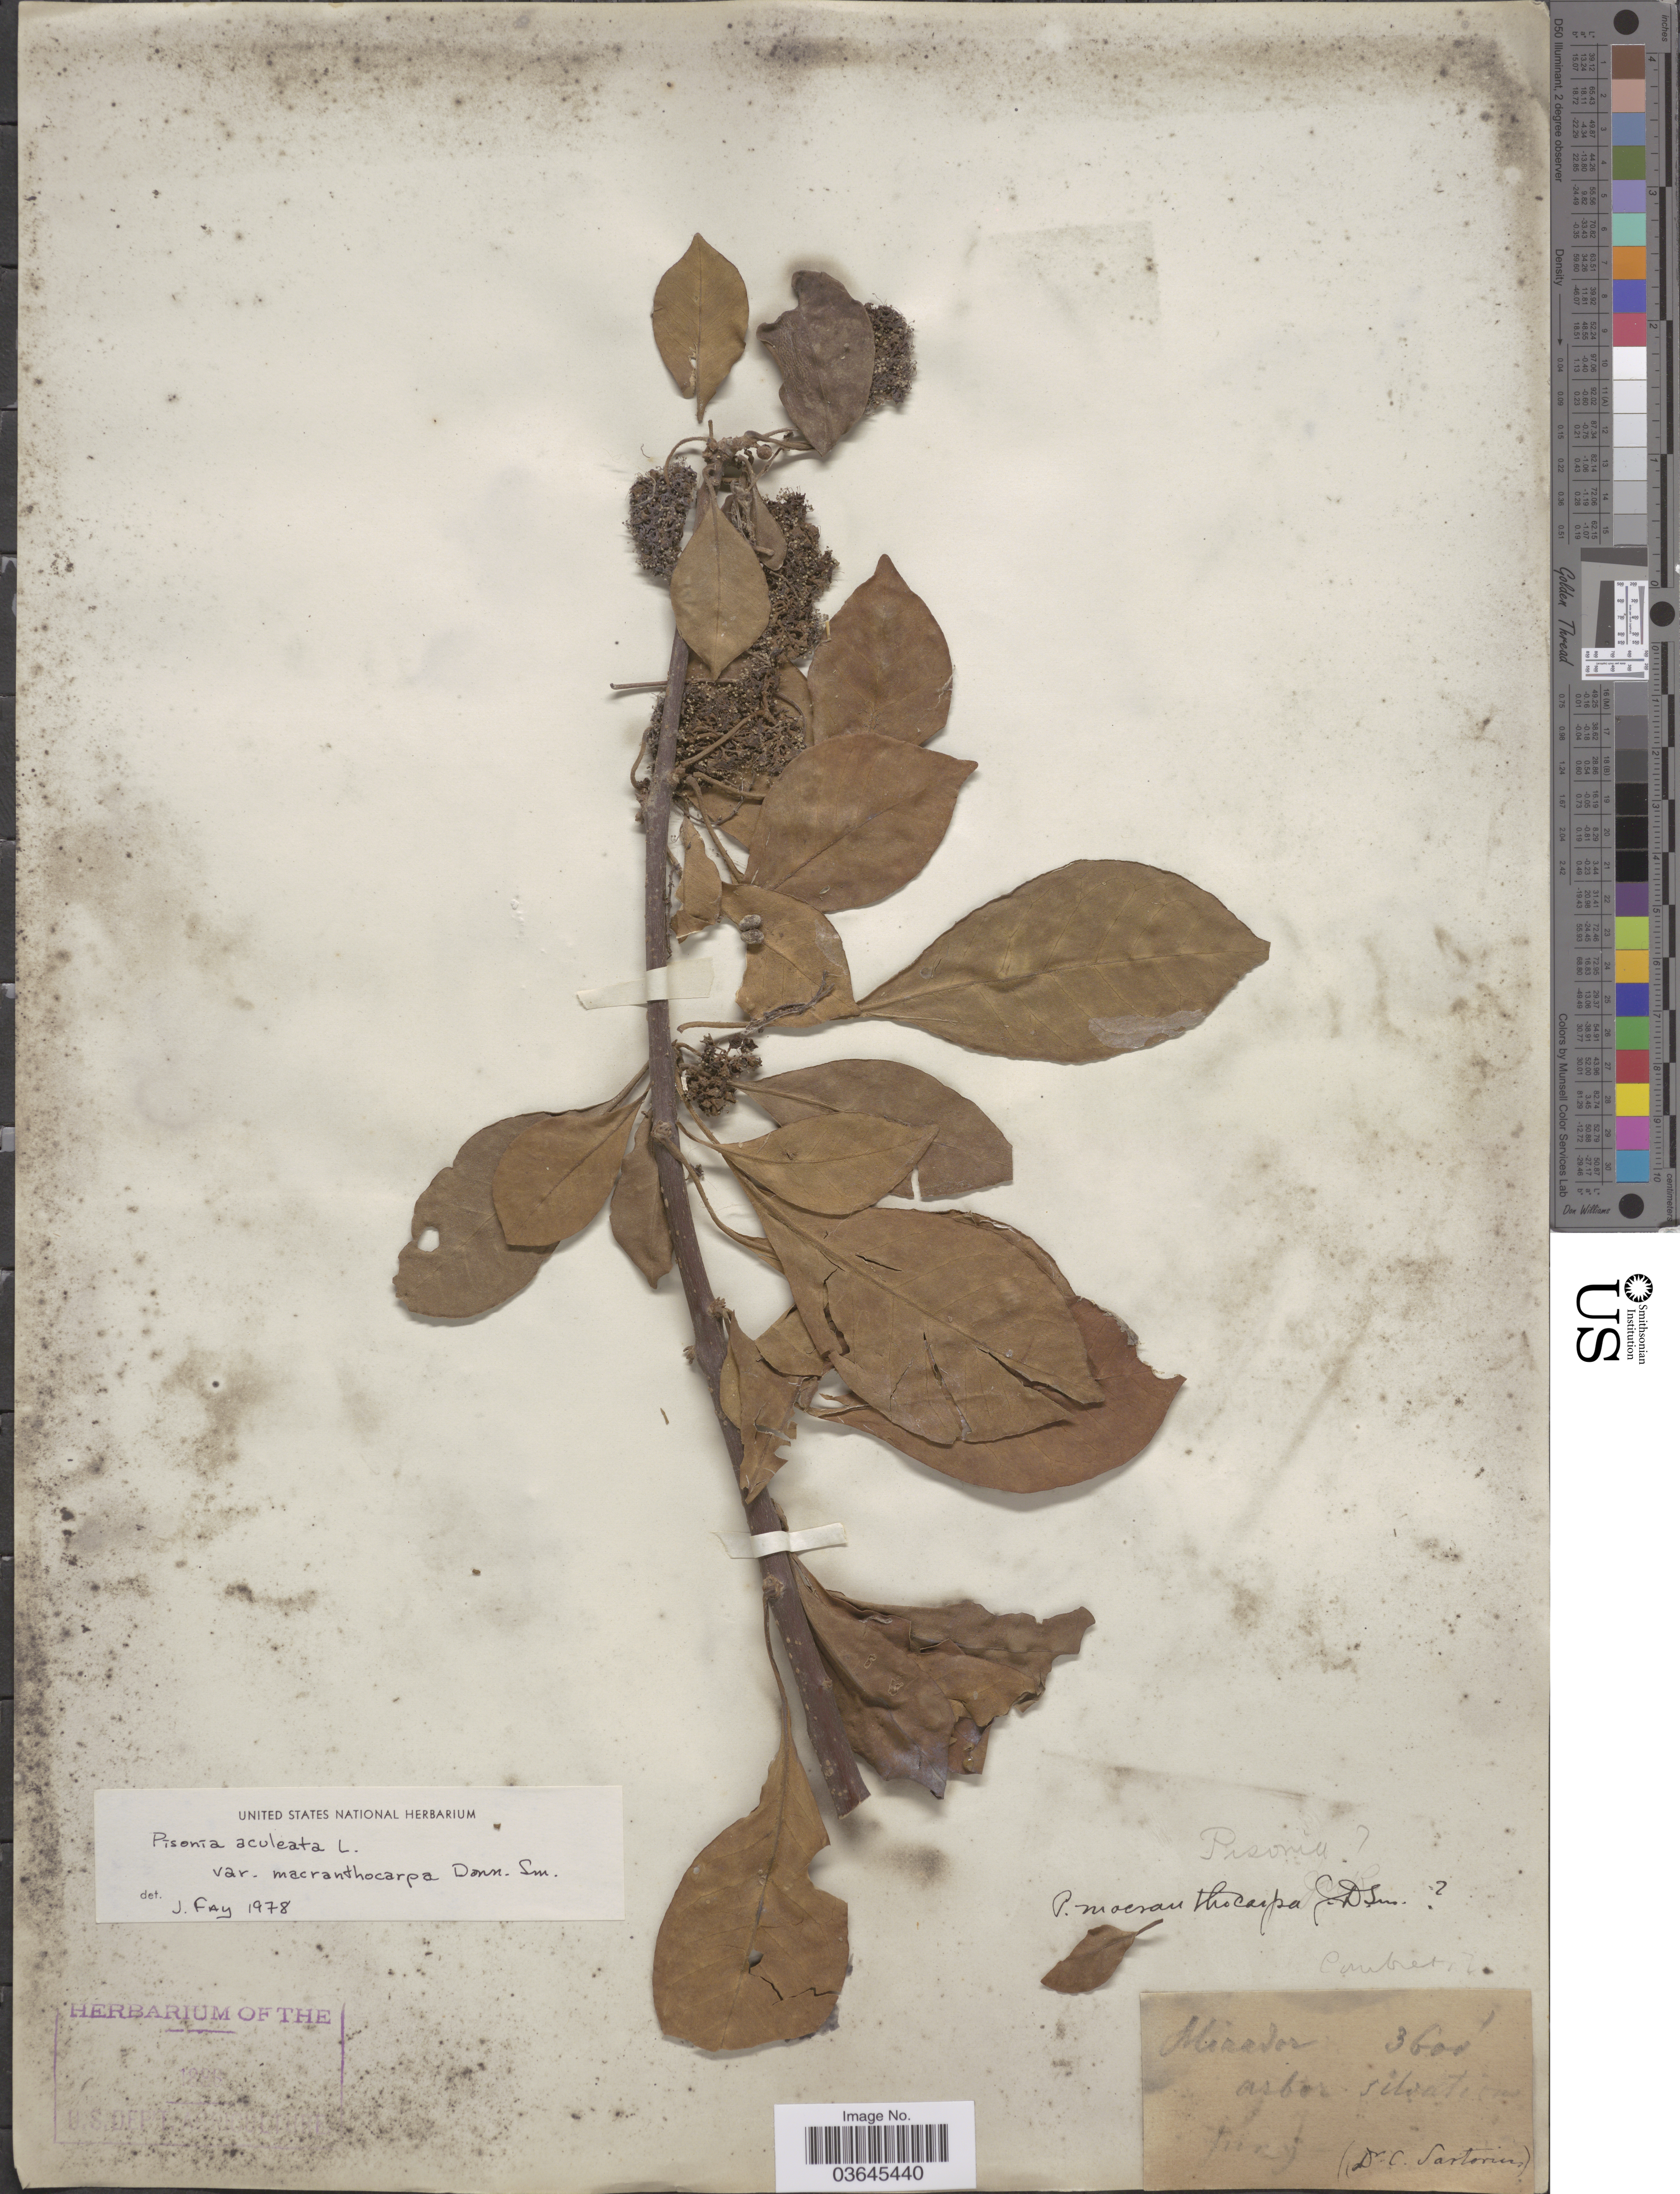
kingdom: Plantae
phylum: Tracheophyta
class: Magnoliopsida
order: Caryophyllales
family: Nyctaginaceae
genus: Pisonia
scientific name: Pisonia aculeata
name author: L.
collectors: C. Sartorius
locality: Mirador.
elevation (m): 1097